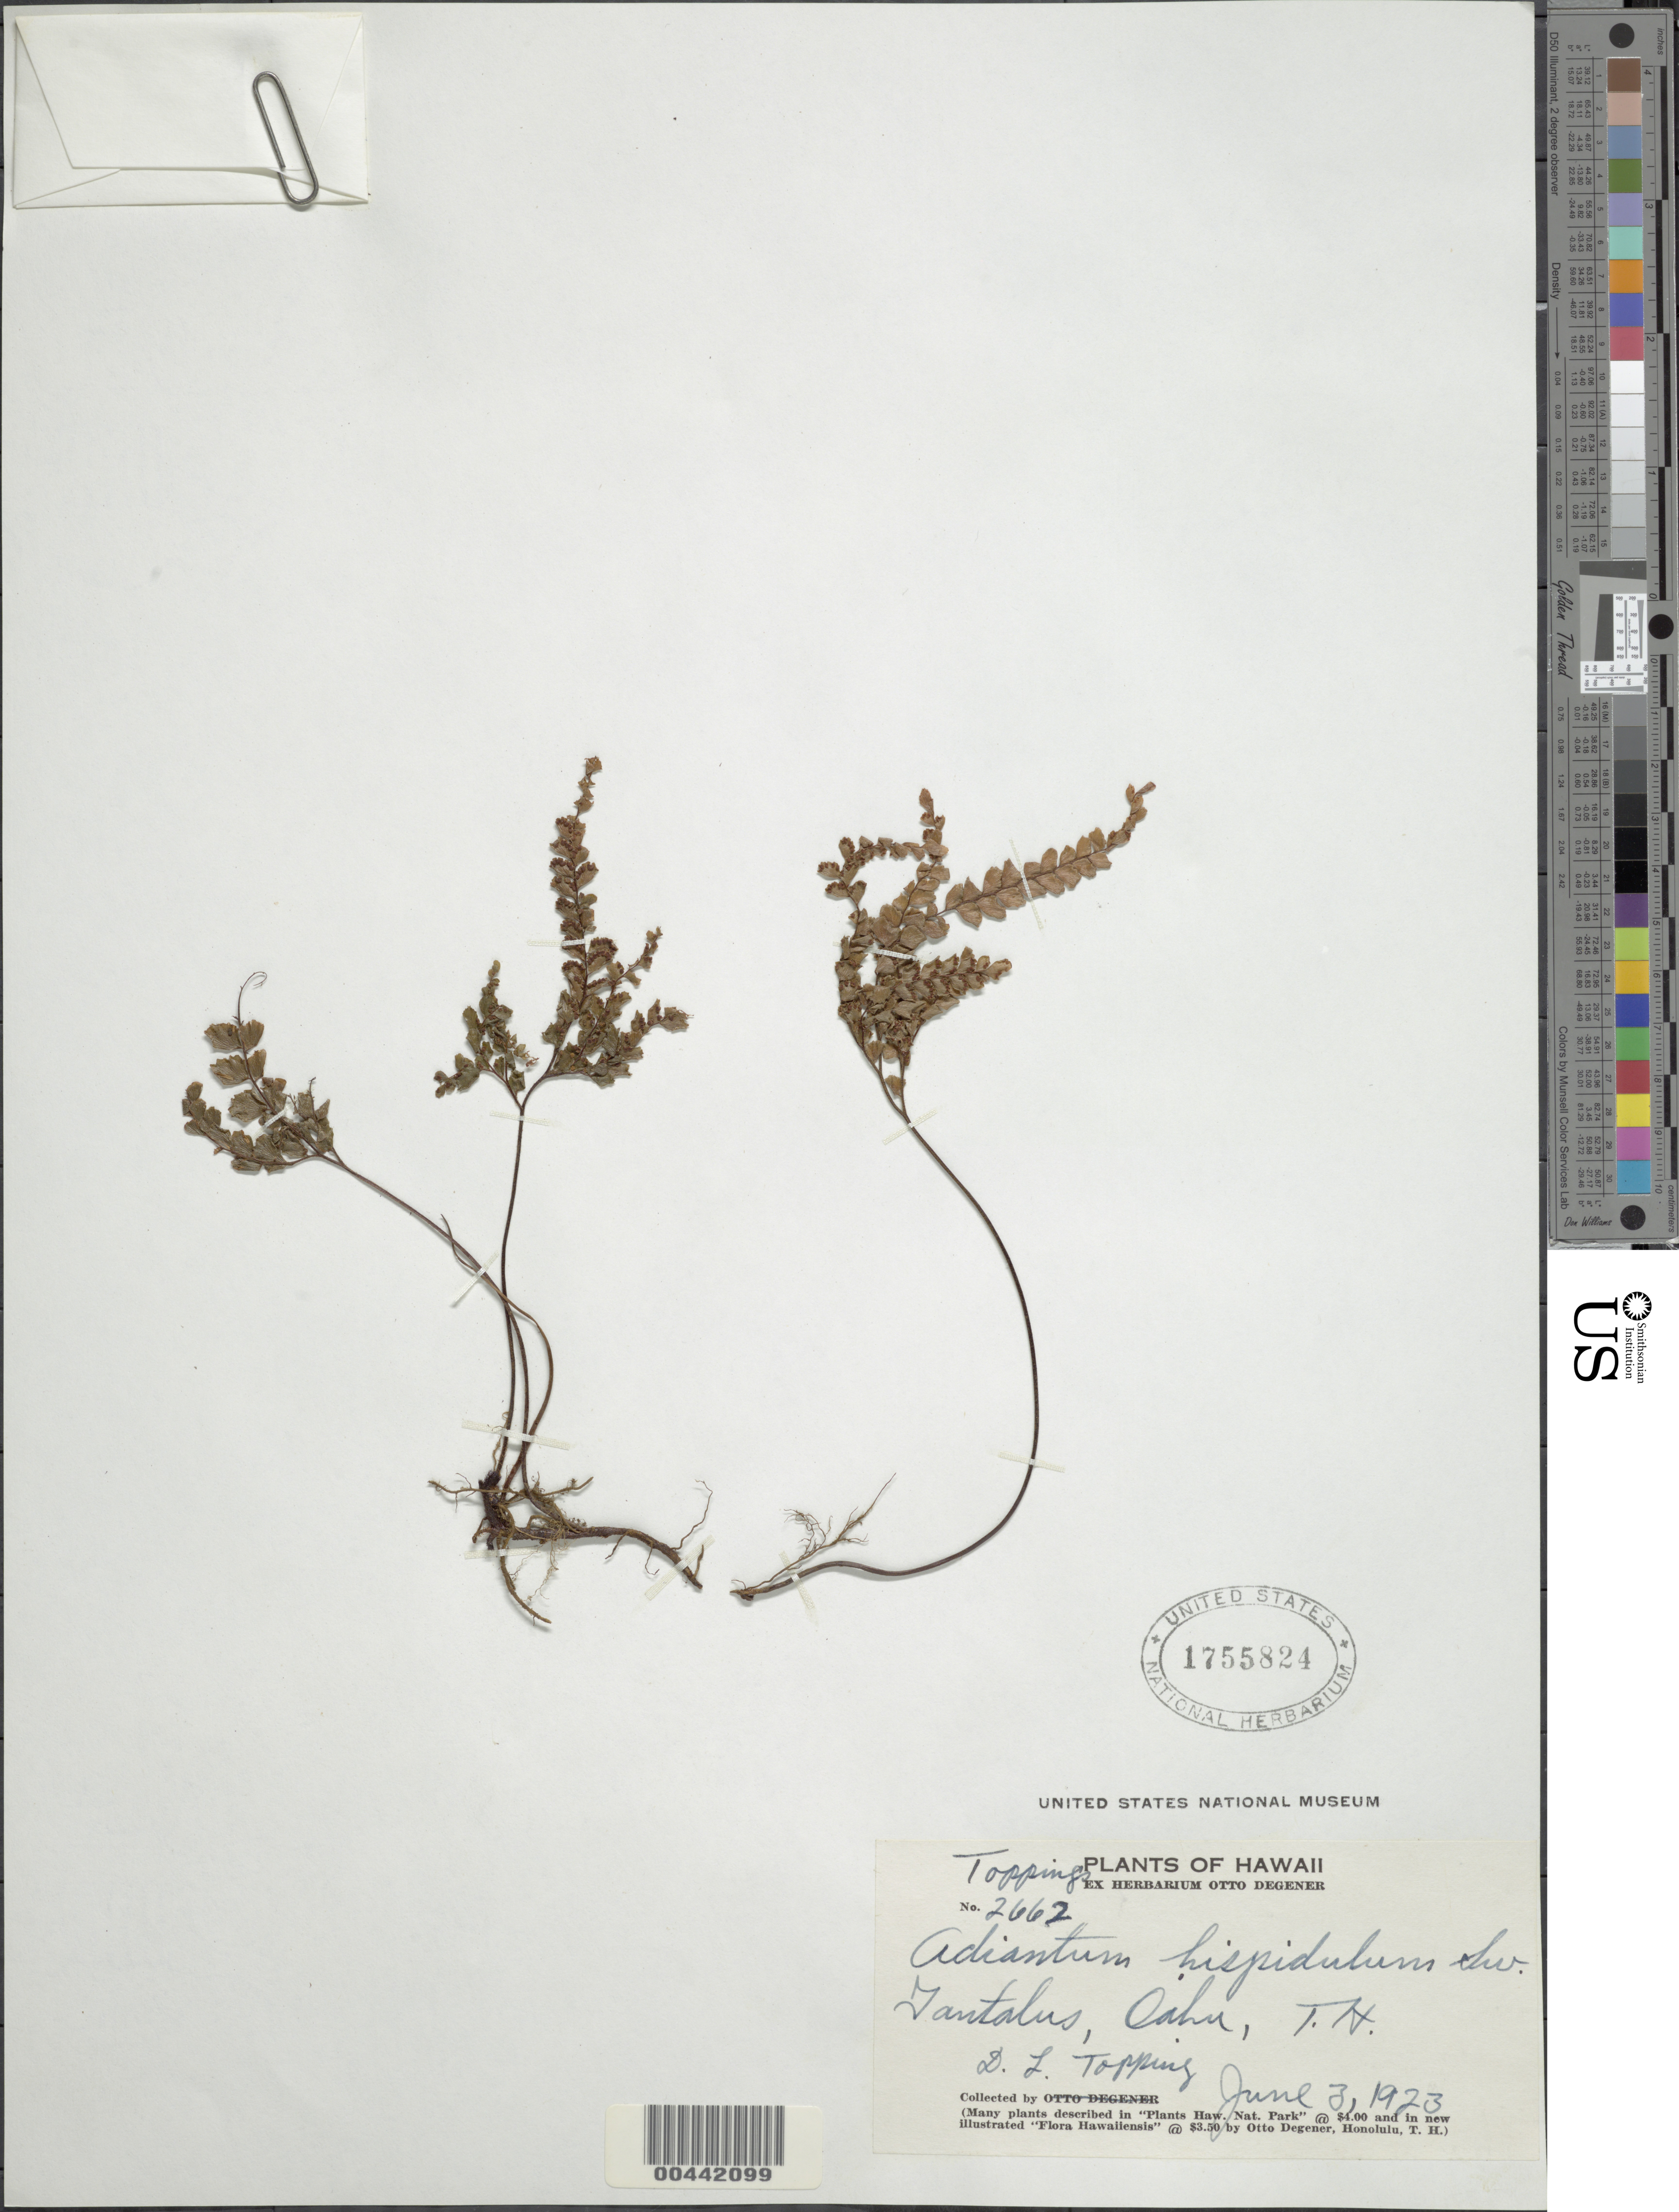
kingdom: Plantae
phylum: Tracheophyta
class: Polypodiopsida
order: Polypodiales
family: Pteridaceae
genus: Adiantum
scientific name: Adiantum hispidulum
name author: Sw.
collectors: D. L. Topping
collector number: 2662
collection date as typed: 3 Jun 1923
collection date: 1923-06-03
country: United States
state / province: Hawaii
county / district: Honolulu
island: Oahu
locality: Tantalus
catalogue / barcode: US 1755824